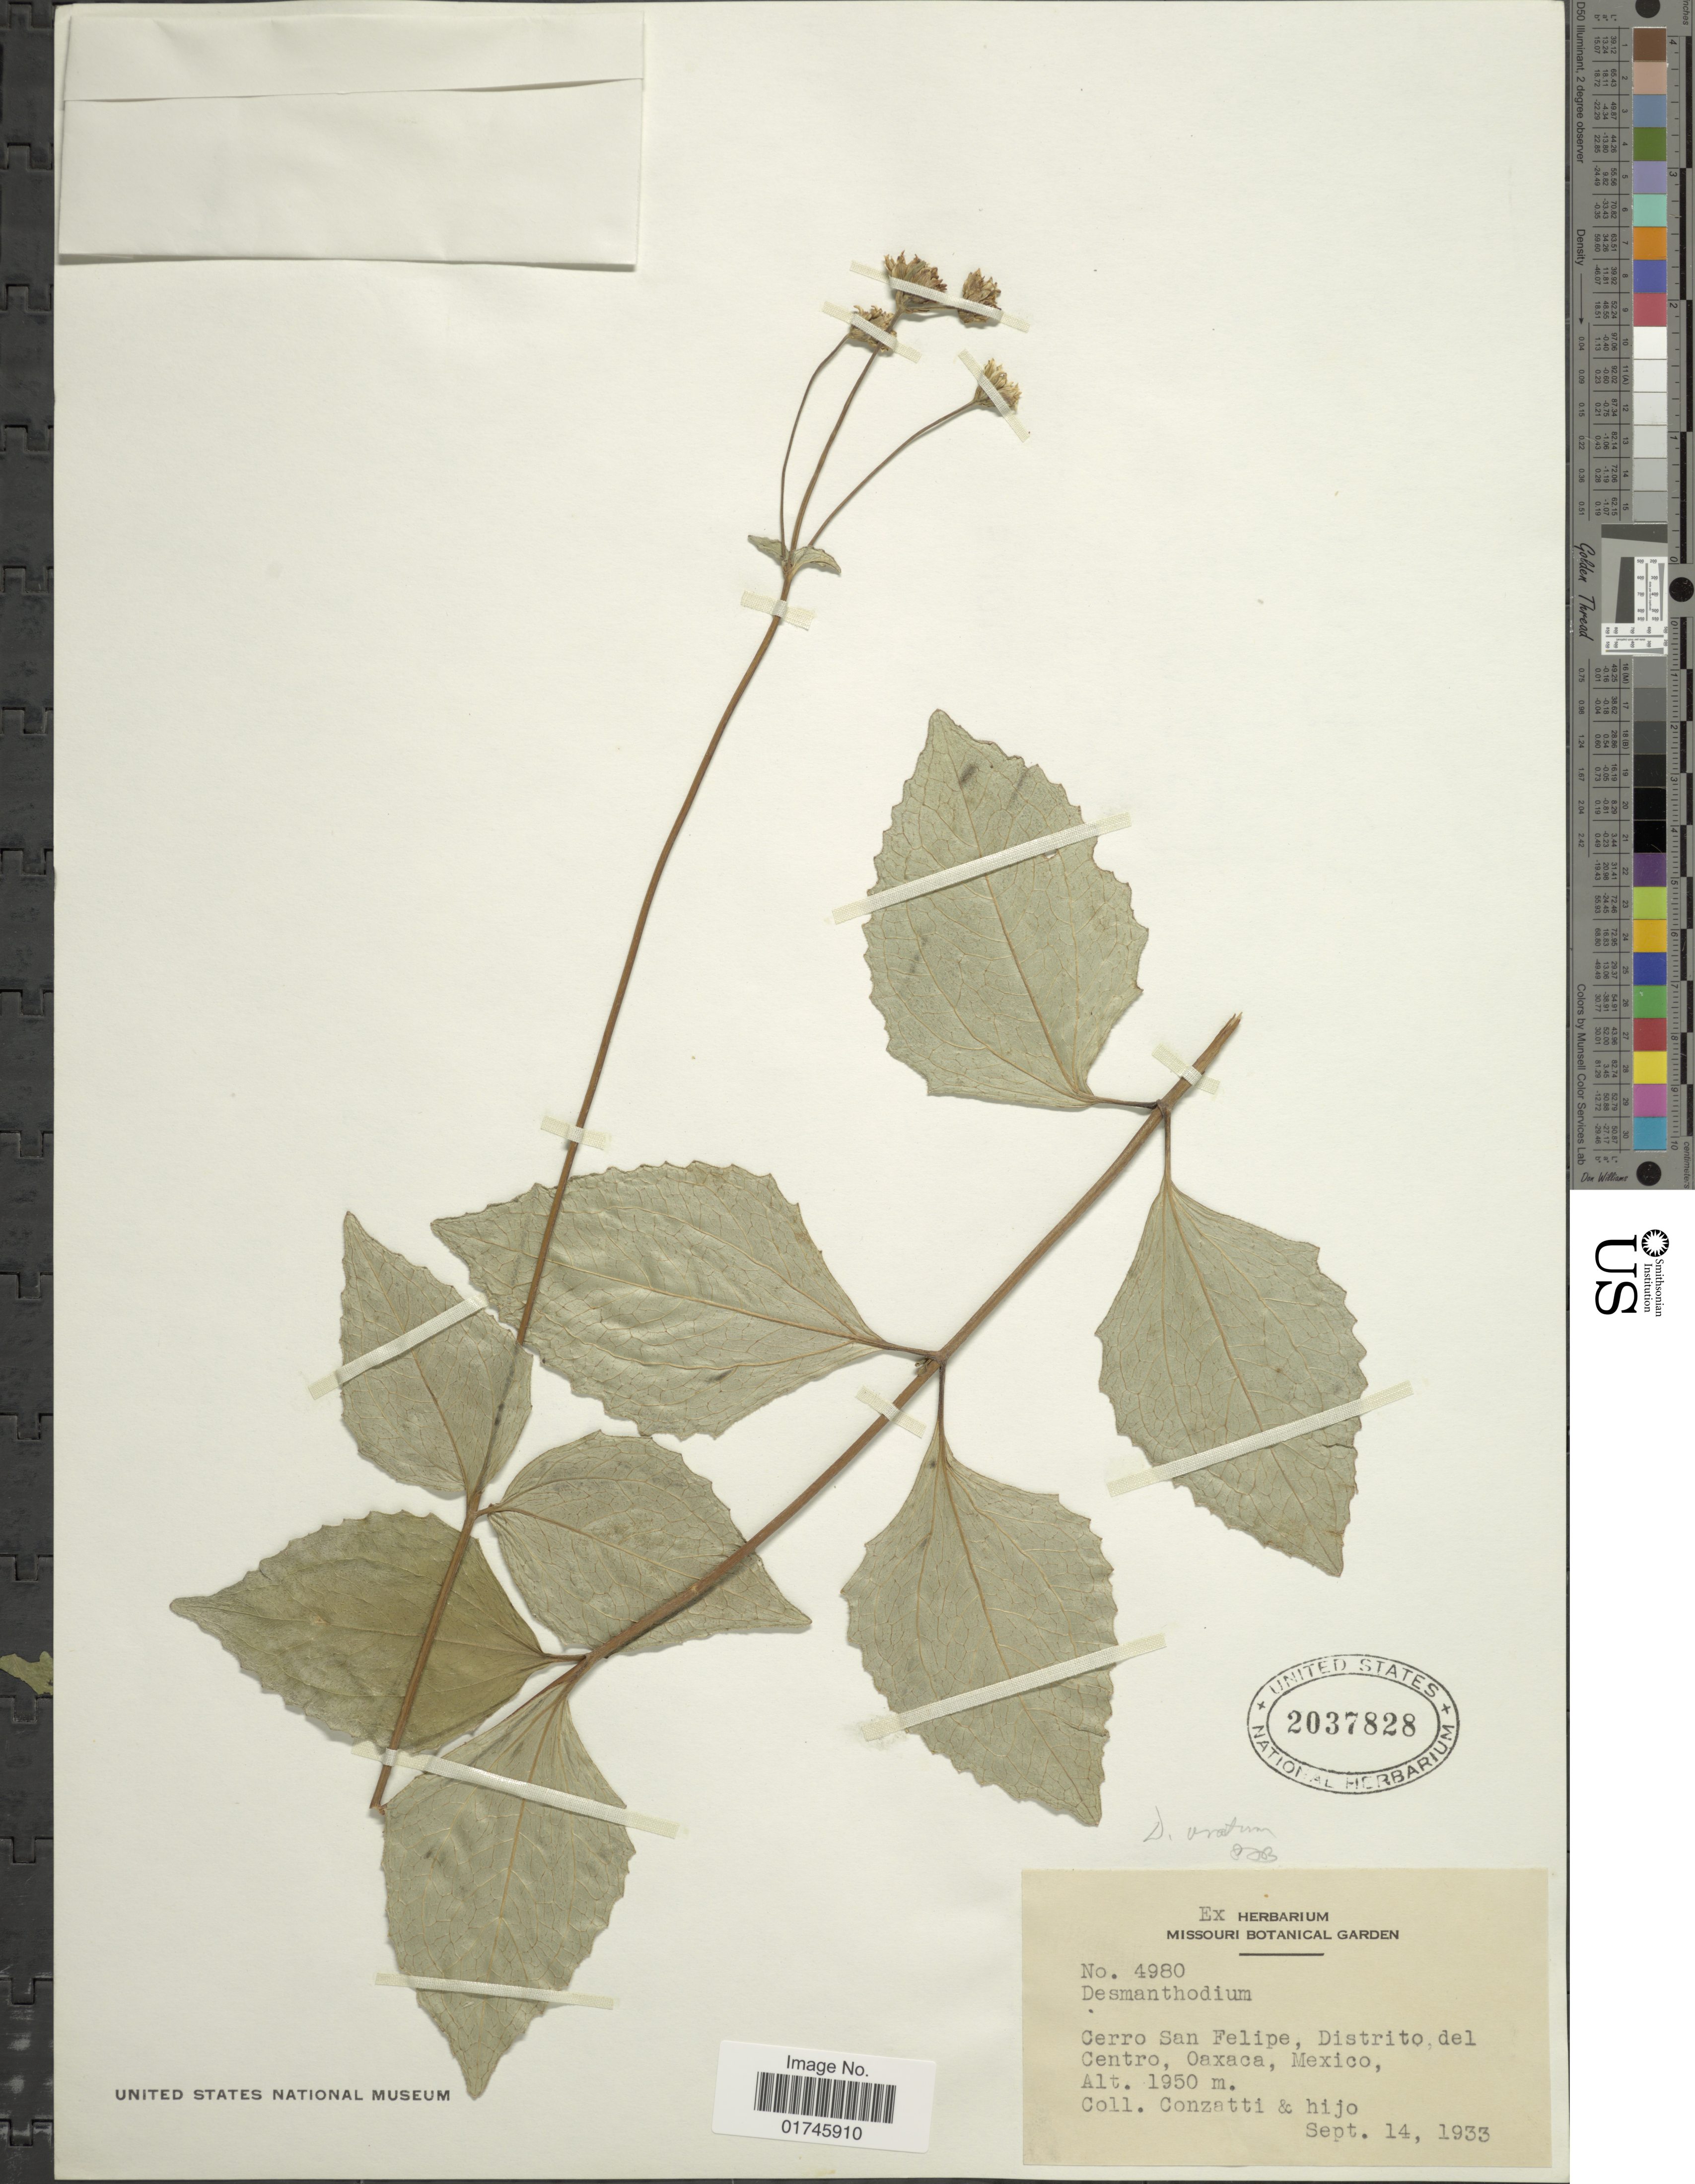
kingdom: Plantae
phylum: Tracheophyta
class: Magnoliopsida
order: Asterales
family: Asteraceae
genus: Desmanthodium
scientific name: Desmanthodium ovatum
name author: Benth.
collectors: Conzatti, -- & et al.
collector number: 4980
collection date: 1933-09-14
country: Mexico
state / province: Oaxaca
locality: Cerro San Felipe, Distrito del Centro, Oaxaca, Mexico.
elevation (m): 1950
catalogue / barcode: US 2037828